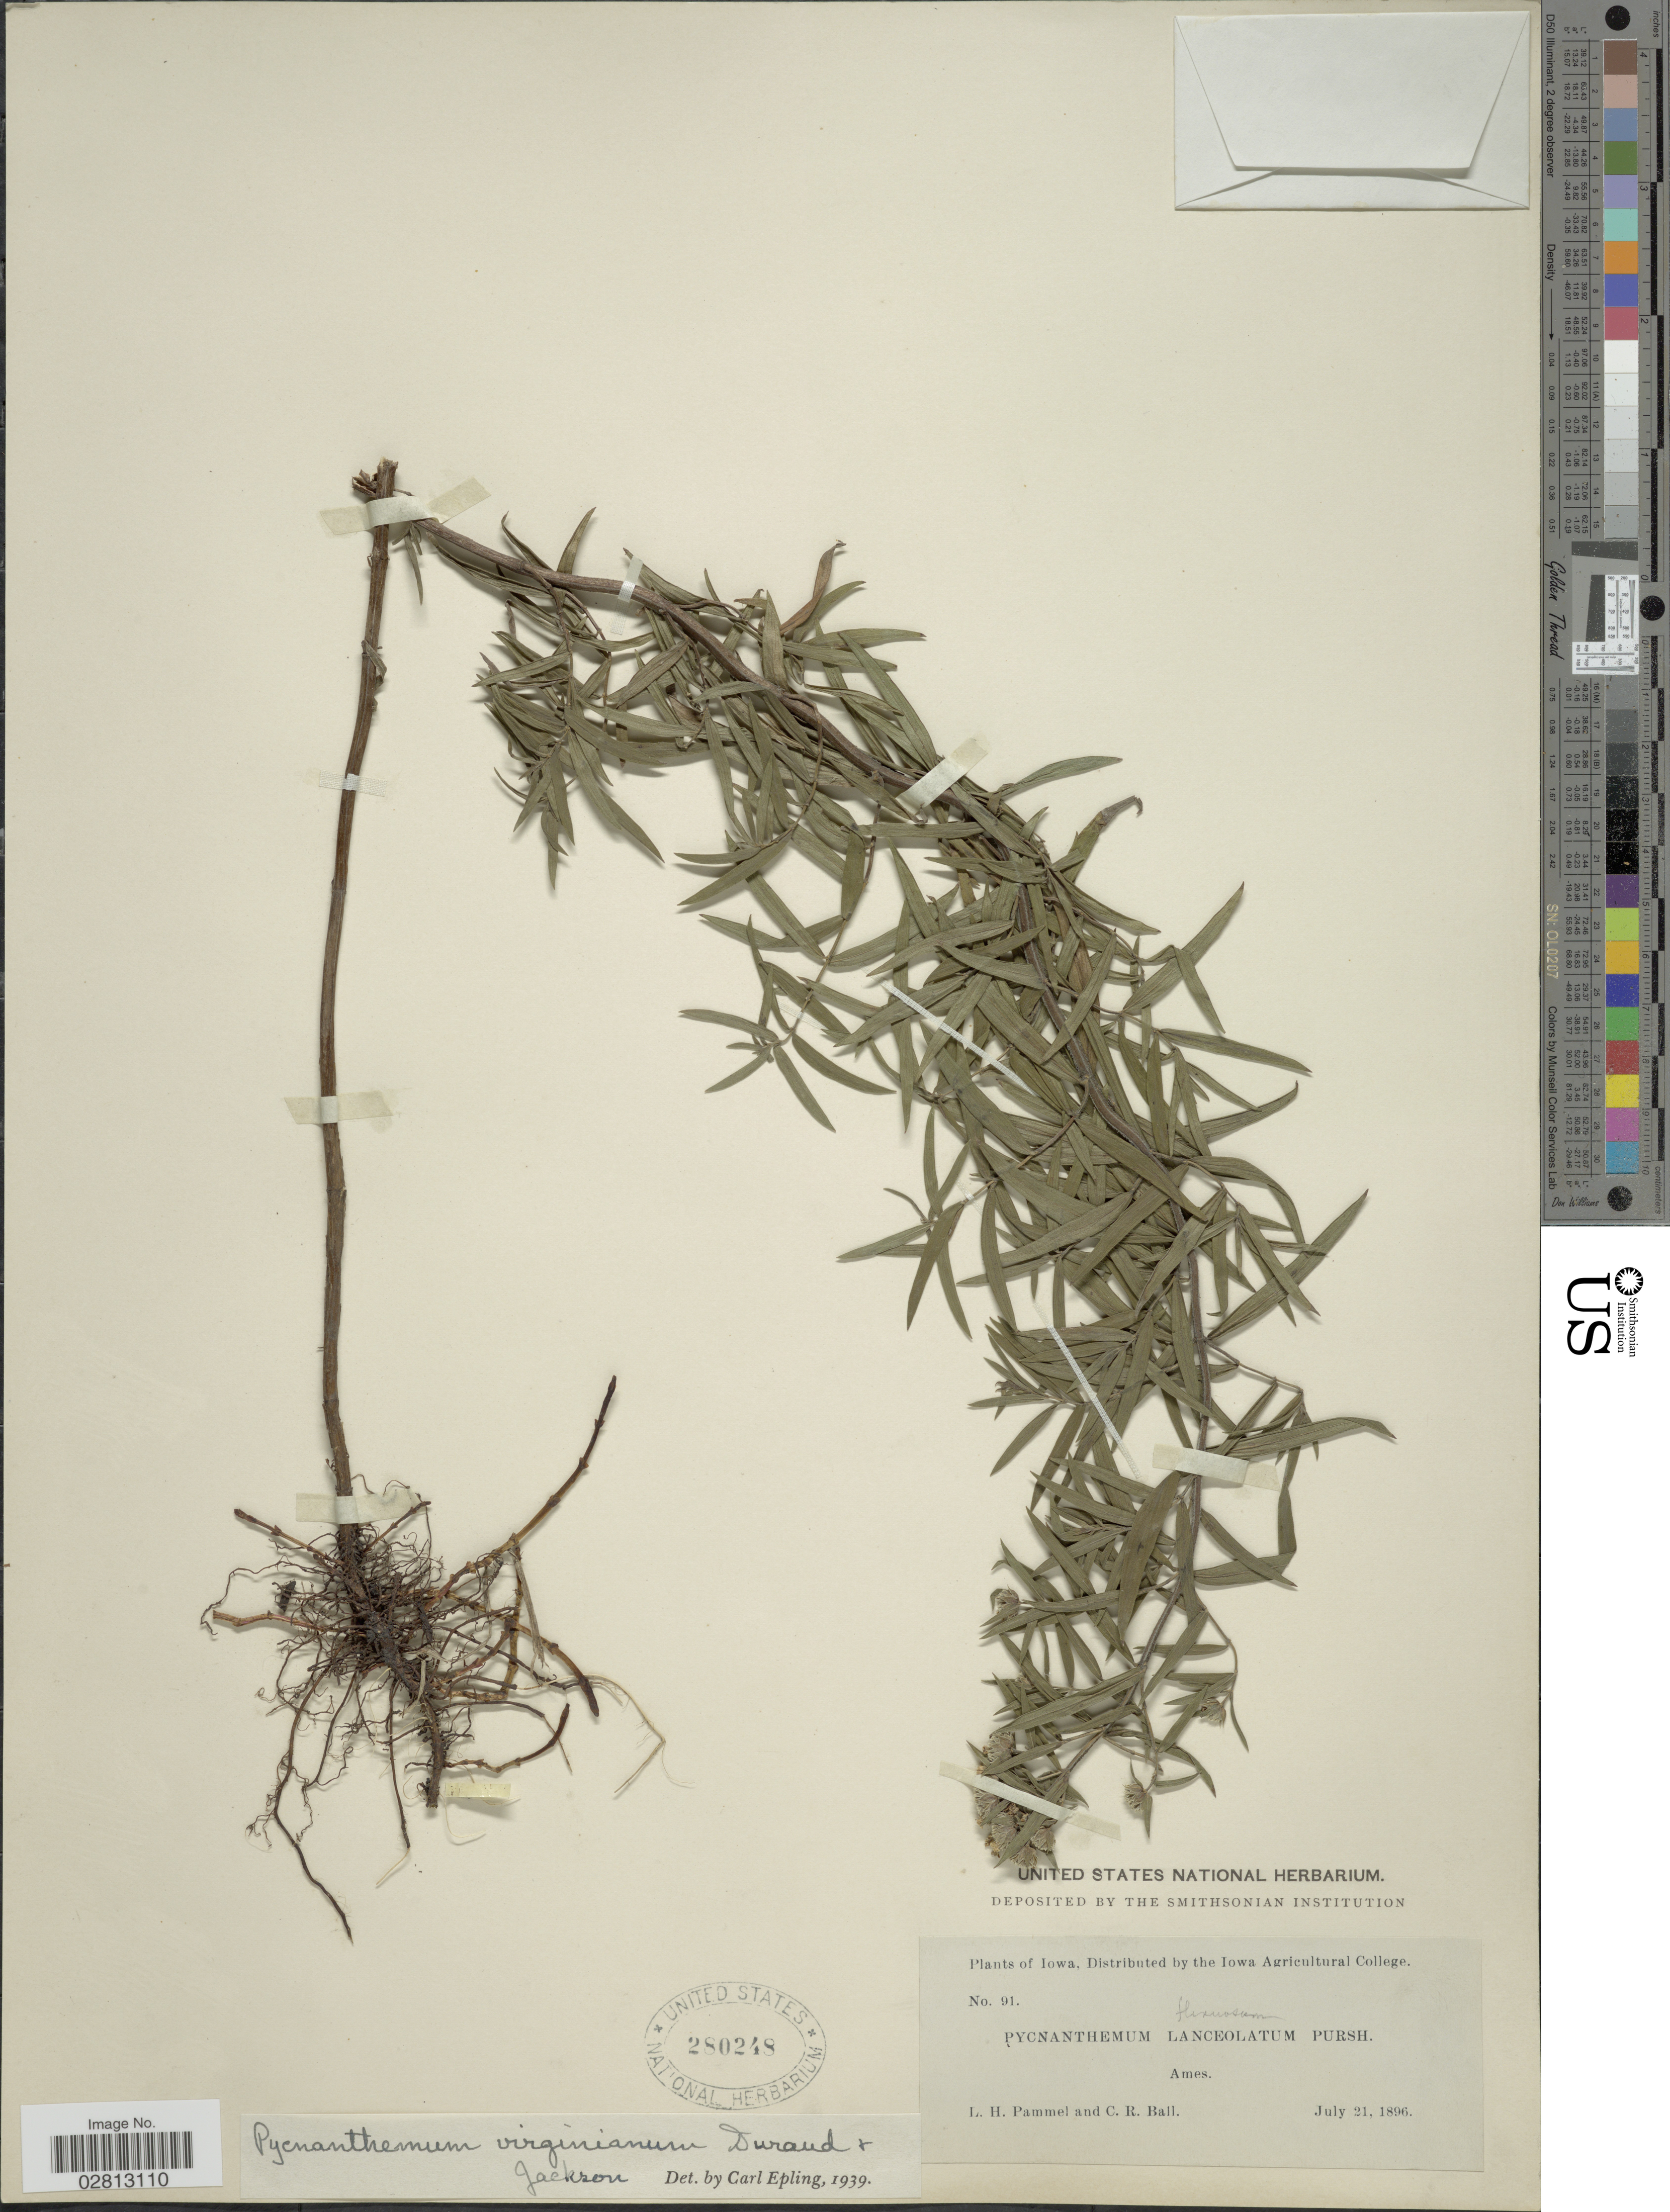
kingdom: Plantae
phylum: Tracheophyta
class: Magnoliopsida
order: Lamiales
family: Lamiaceae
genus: Pycnanthemum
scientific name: Pycnanthemum virginianum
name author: (L.) Durand & B.D. Jacks. ex B.L. Rob. & Fernald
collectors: L. Pammel & C. R. Ball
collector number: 91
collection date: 1896-07-21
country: United States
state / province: Iowa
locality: Ames.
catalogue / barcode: US 280248